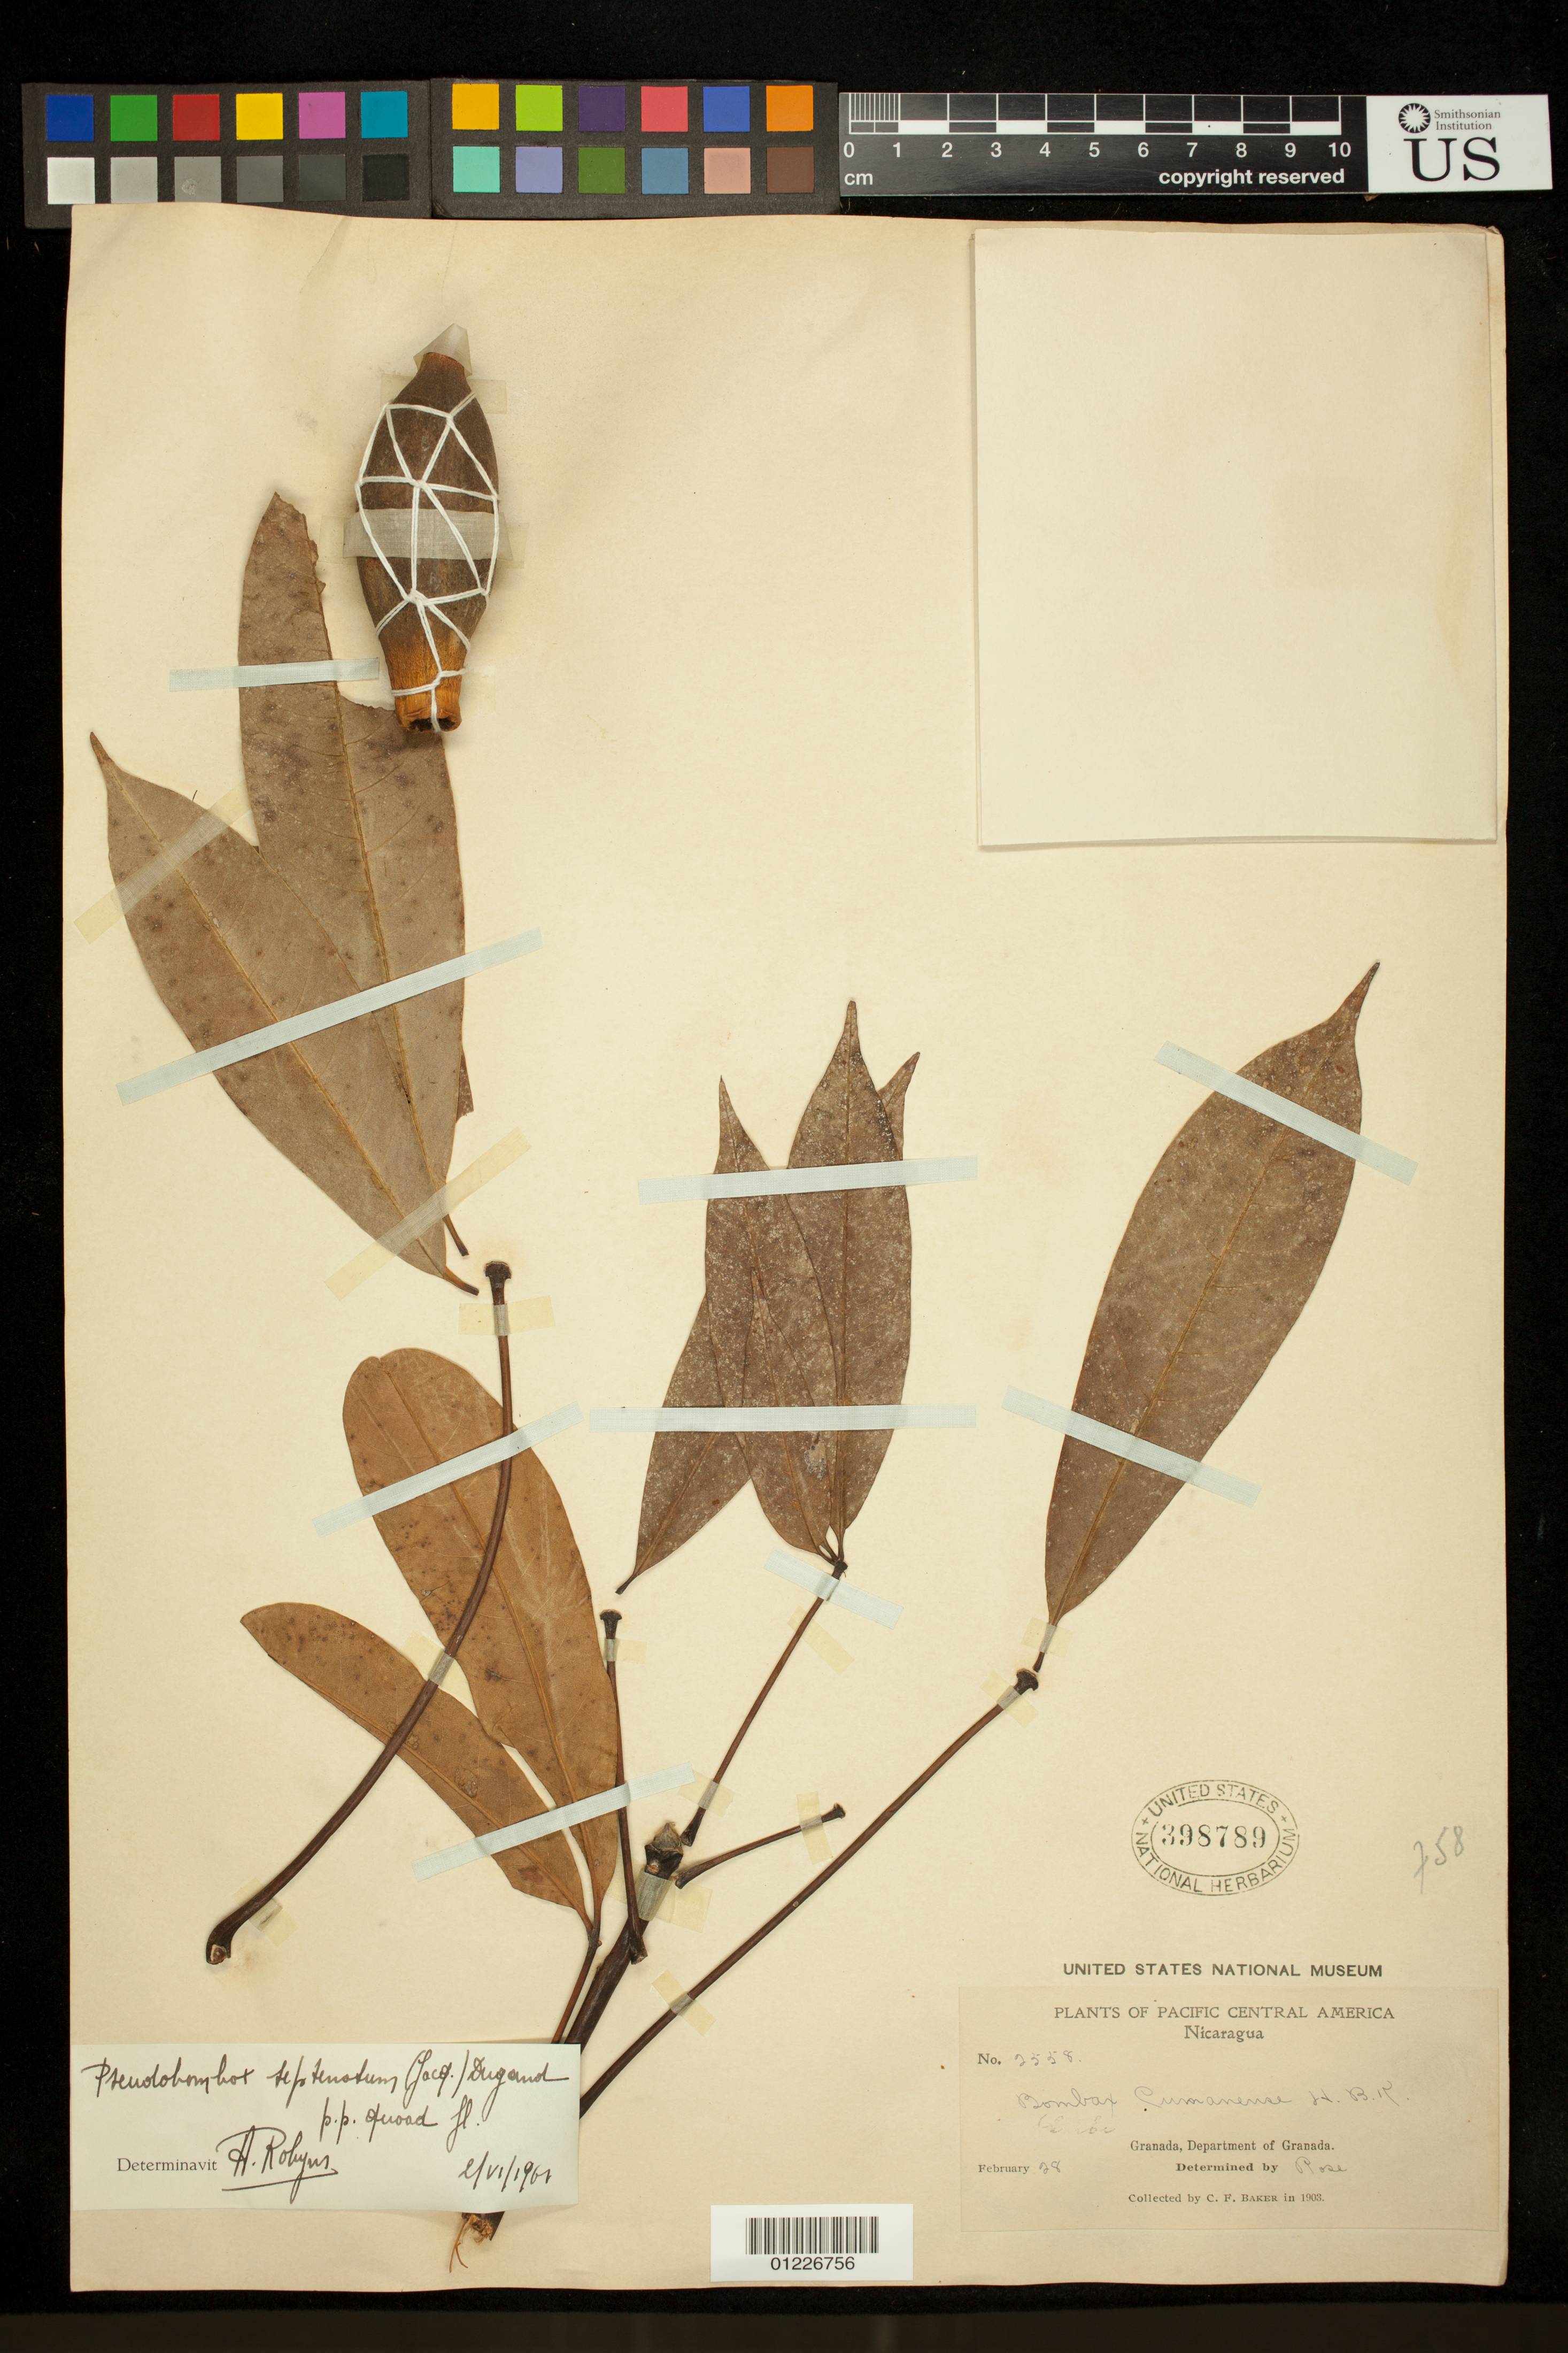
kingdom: Plantae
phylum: Tracheophyta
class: Magnoliopsida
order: Malvales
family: Malvaceae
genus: Pseudobombax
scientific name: Pseudobombax septenatum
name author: (Jacq.) Dugand G.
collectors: C. F. Baker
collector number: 2558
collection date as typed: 28 Feb 1903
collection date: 1903-02-28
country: Nicaragua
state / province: Granada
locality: Granada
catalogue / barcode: US 398789